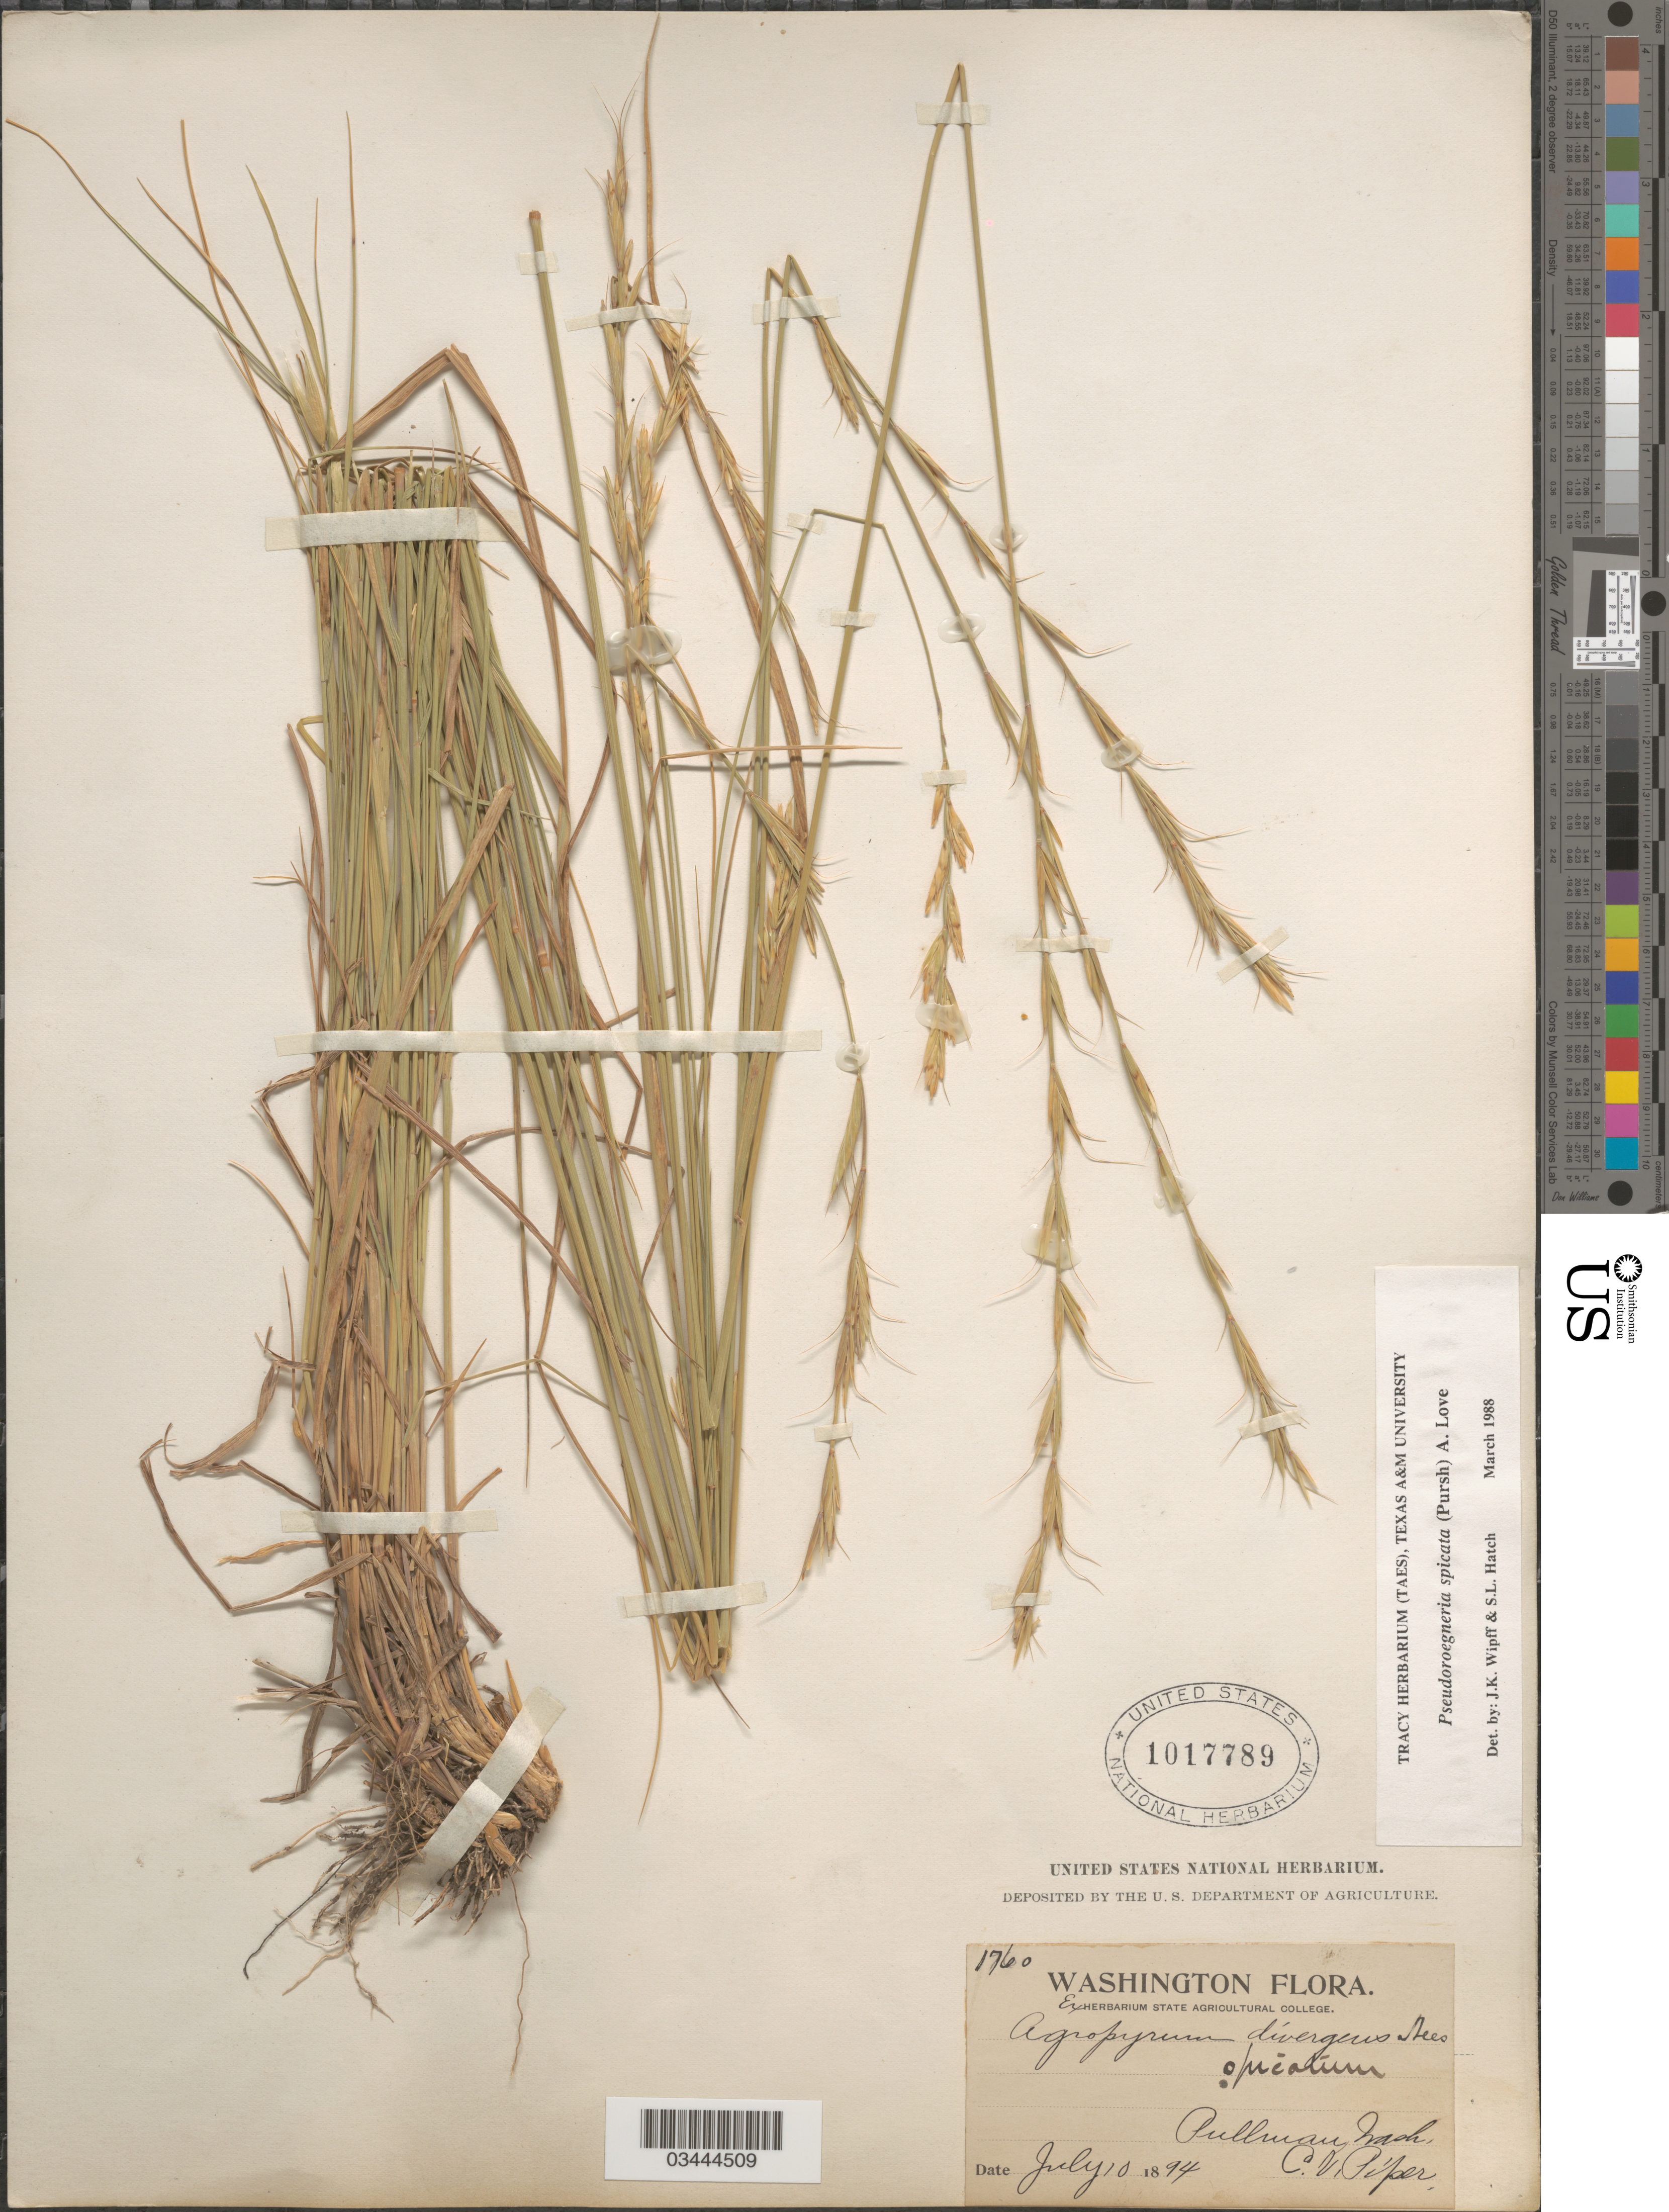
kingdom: Plantae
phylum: Tracheophyta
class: Liliopsida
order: Poales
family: Poaceae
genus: Pseudoroegneria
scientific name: Pseudoroegneria spicata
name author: (Pursh) Á. Löve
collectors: C. V. Piper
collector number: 1760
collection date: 1894-07-10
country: United States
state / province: Washington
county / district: Whitman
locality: Pullman Wash.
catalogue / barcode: US 1017789